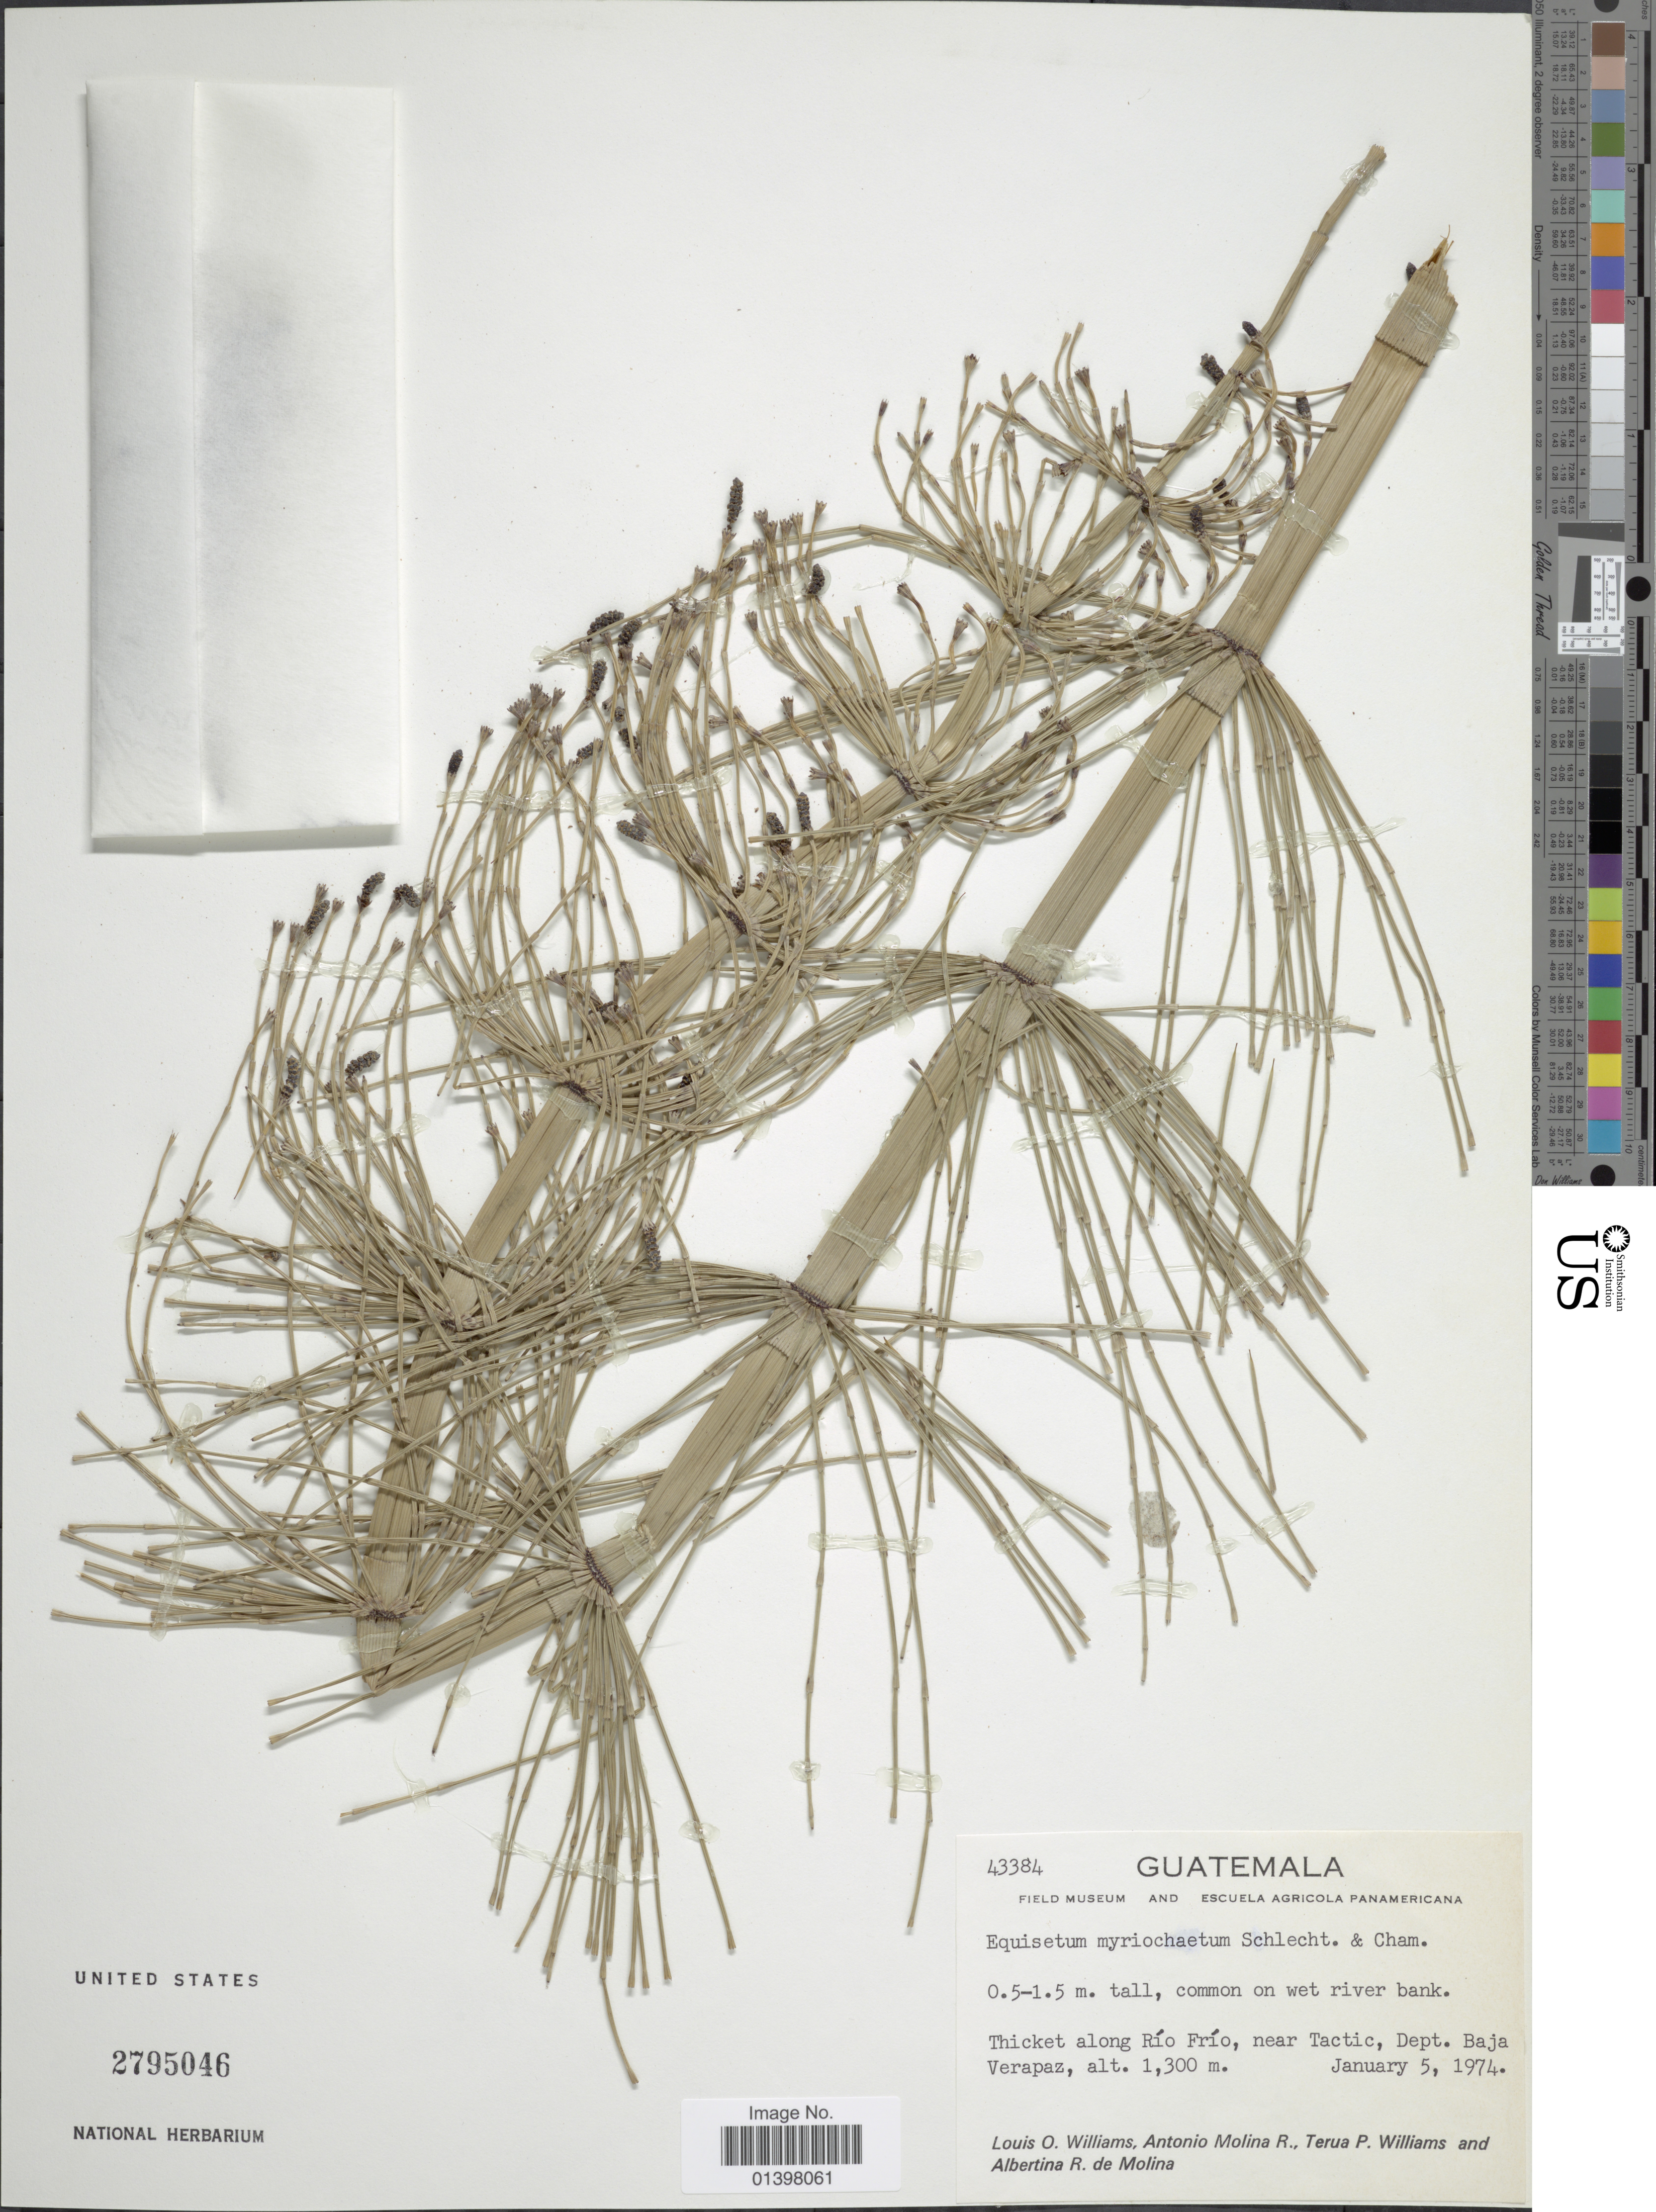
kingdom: Plantae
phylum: Tracheophyta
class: Polypodiopsida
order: Equisetales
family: Equisetaceae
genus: Equisetum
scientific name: Equisetum myriochaetum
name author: Schltdl. & Cham.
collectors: L. O. Williams, A. Molina R., T. P. Williams & A. Molina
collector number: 43384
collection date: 1974-01-05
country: Guatemala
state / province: Baja Verapaz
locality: Thicket along Río Frío, near Tactic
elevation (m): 1300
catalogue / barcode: US 2795046